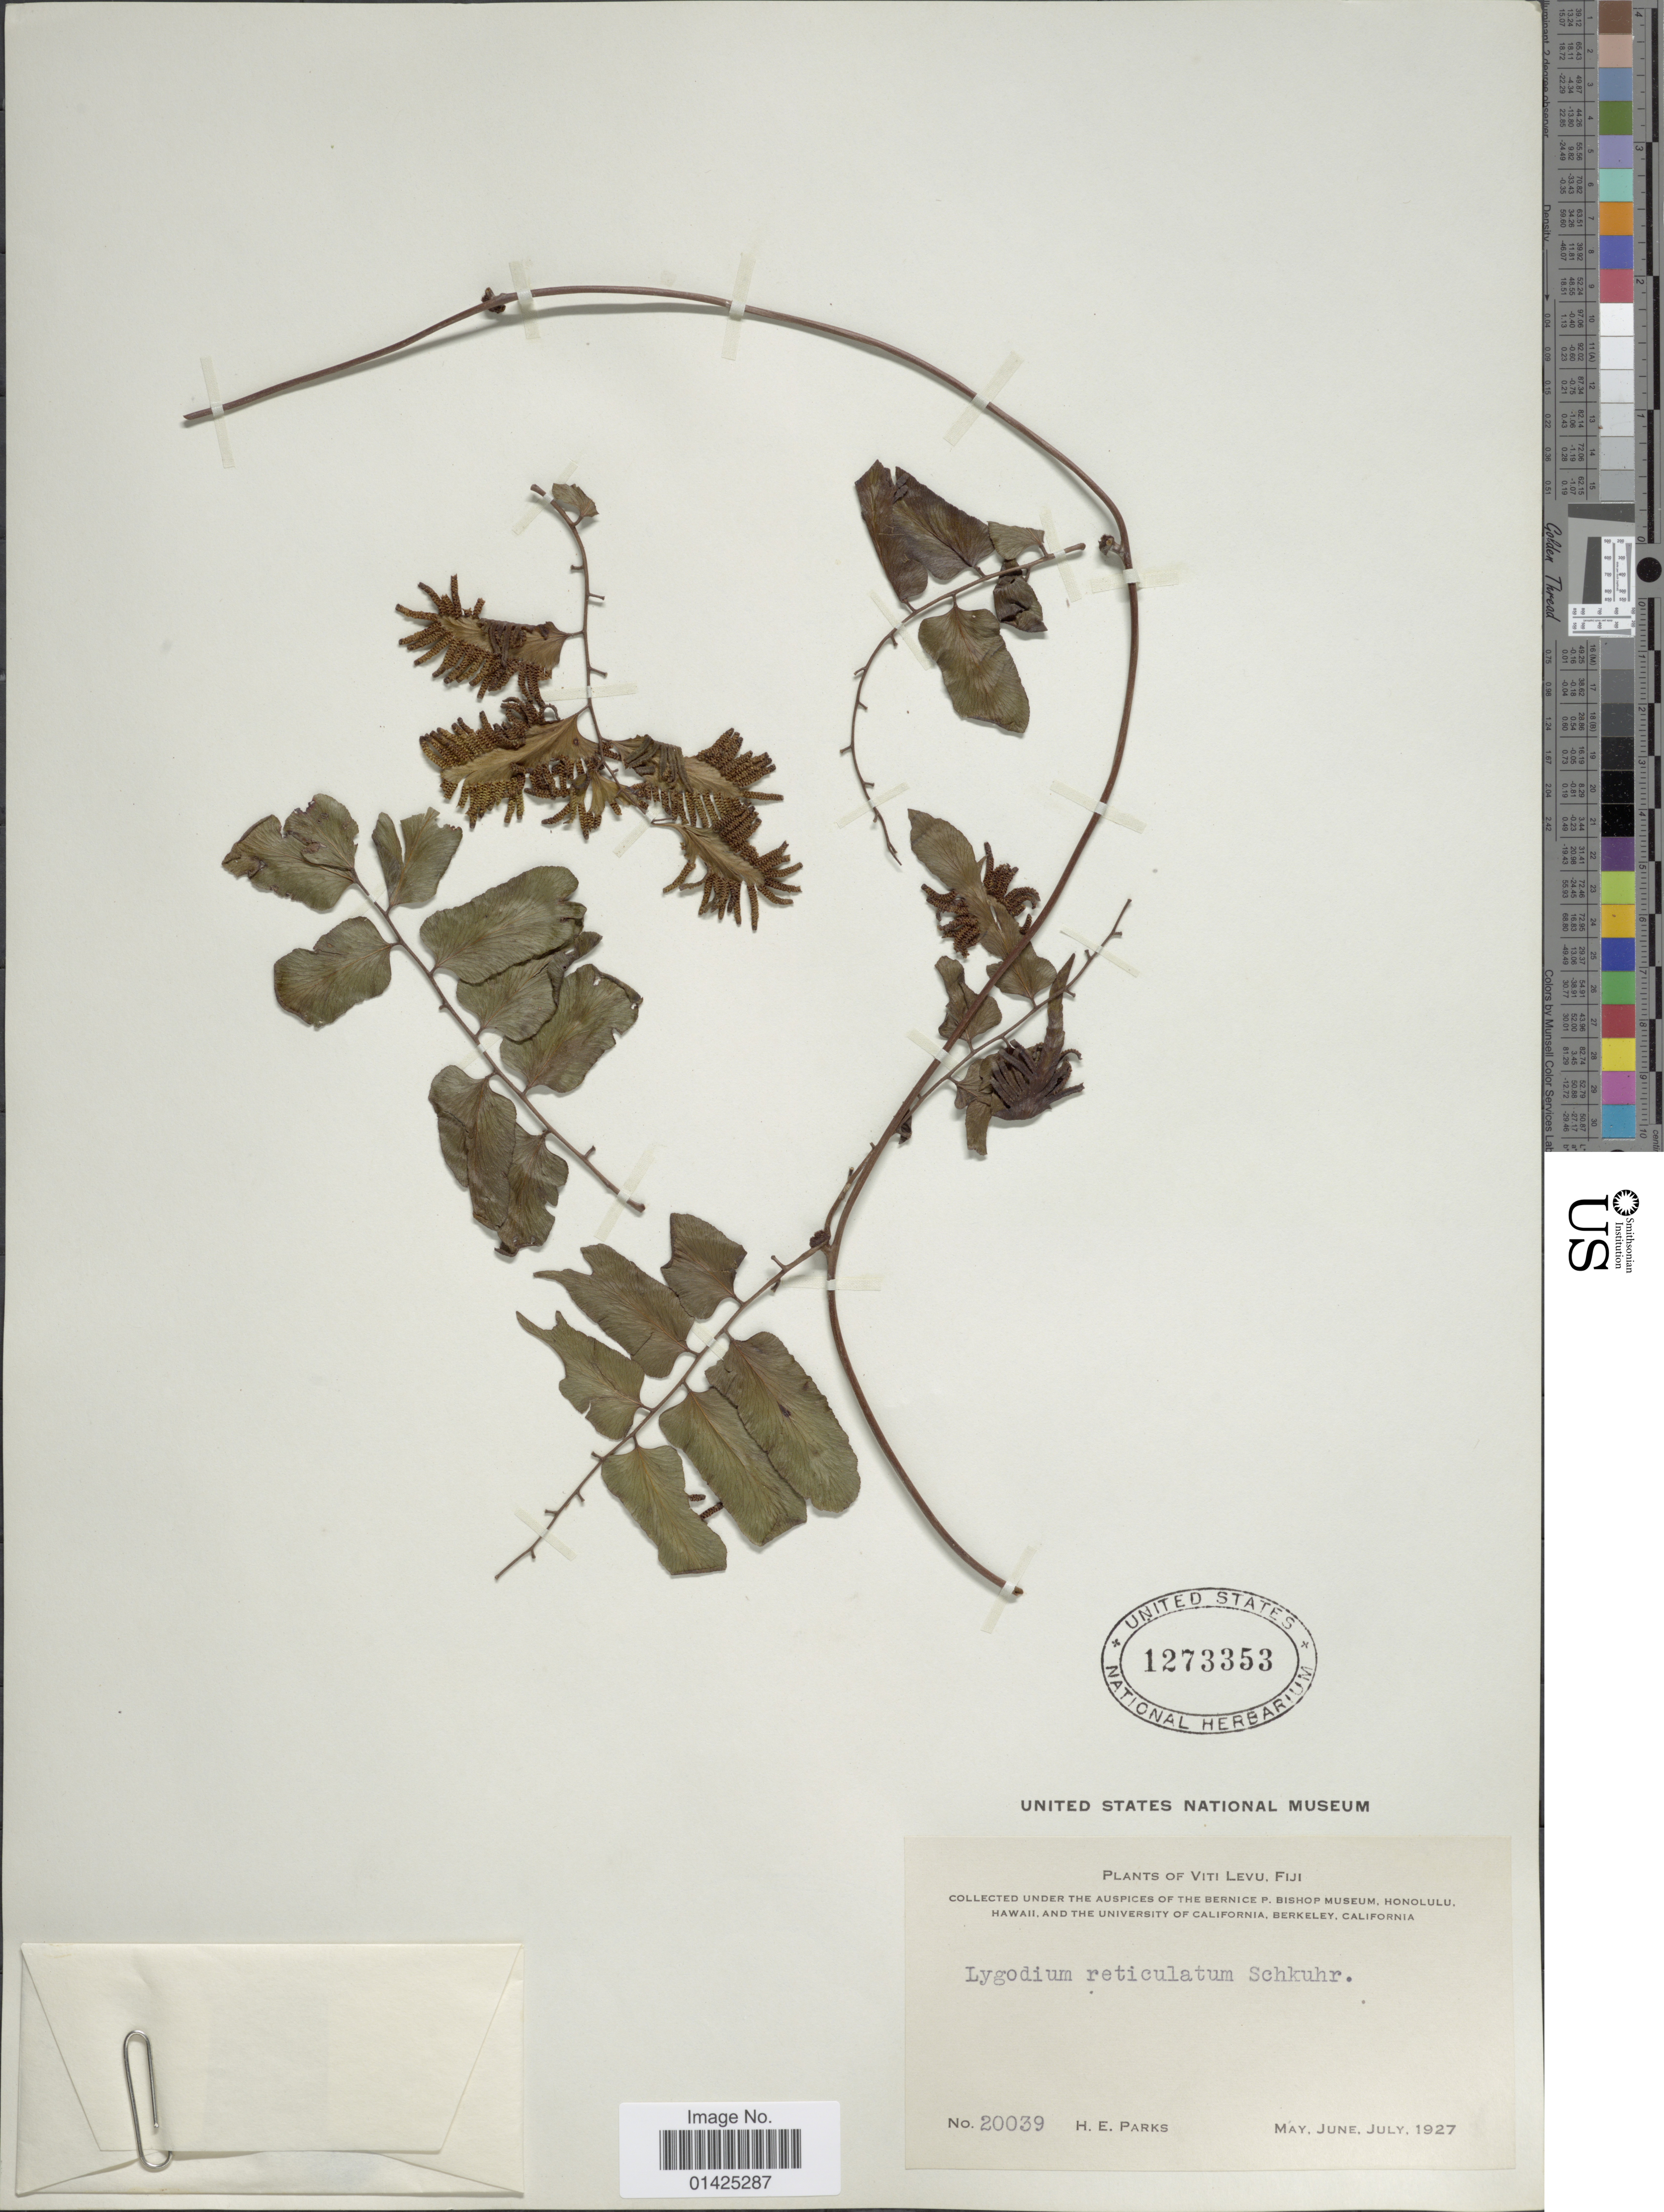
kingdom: Plantae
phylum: Tracheophyta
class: Polypodiopsida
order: Schizaeales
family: Lygodiaceae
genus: Lygodium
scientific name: Lygodium reticulatum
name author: Schkuhr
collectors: H. E. Parks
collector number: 20039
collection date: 1927-05/1927-07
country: Fiji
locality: Viti levu.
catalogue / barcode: US 1273353